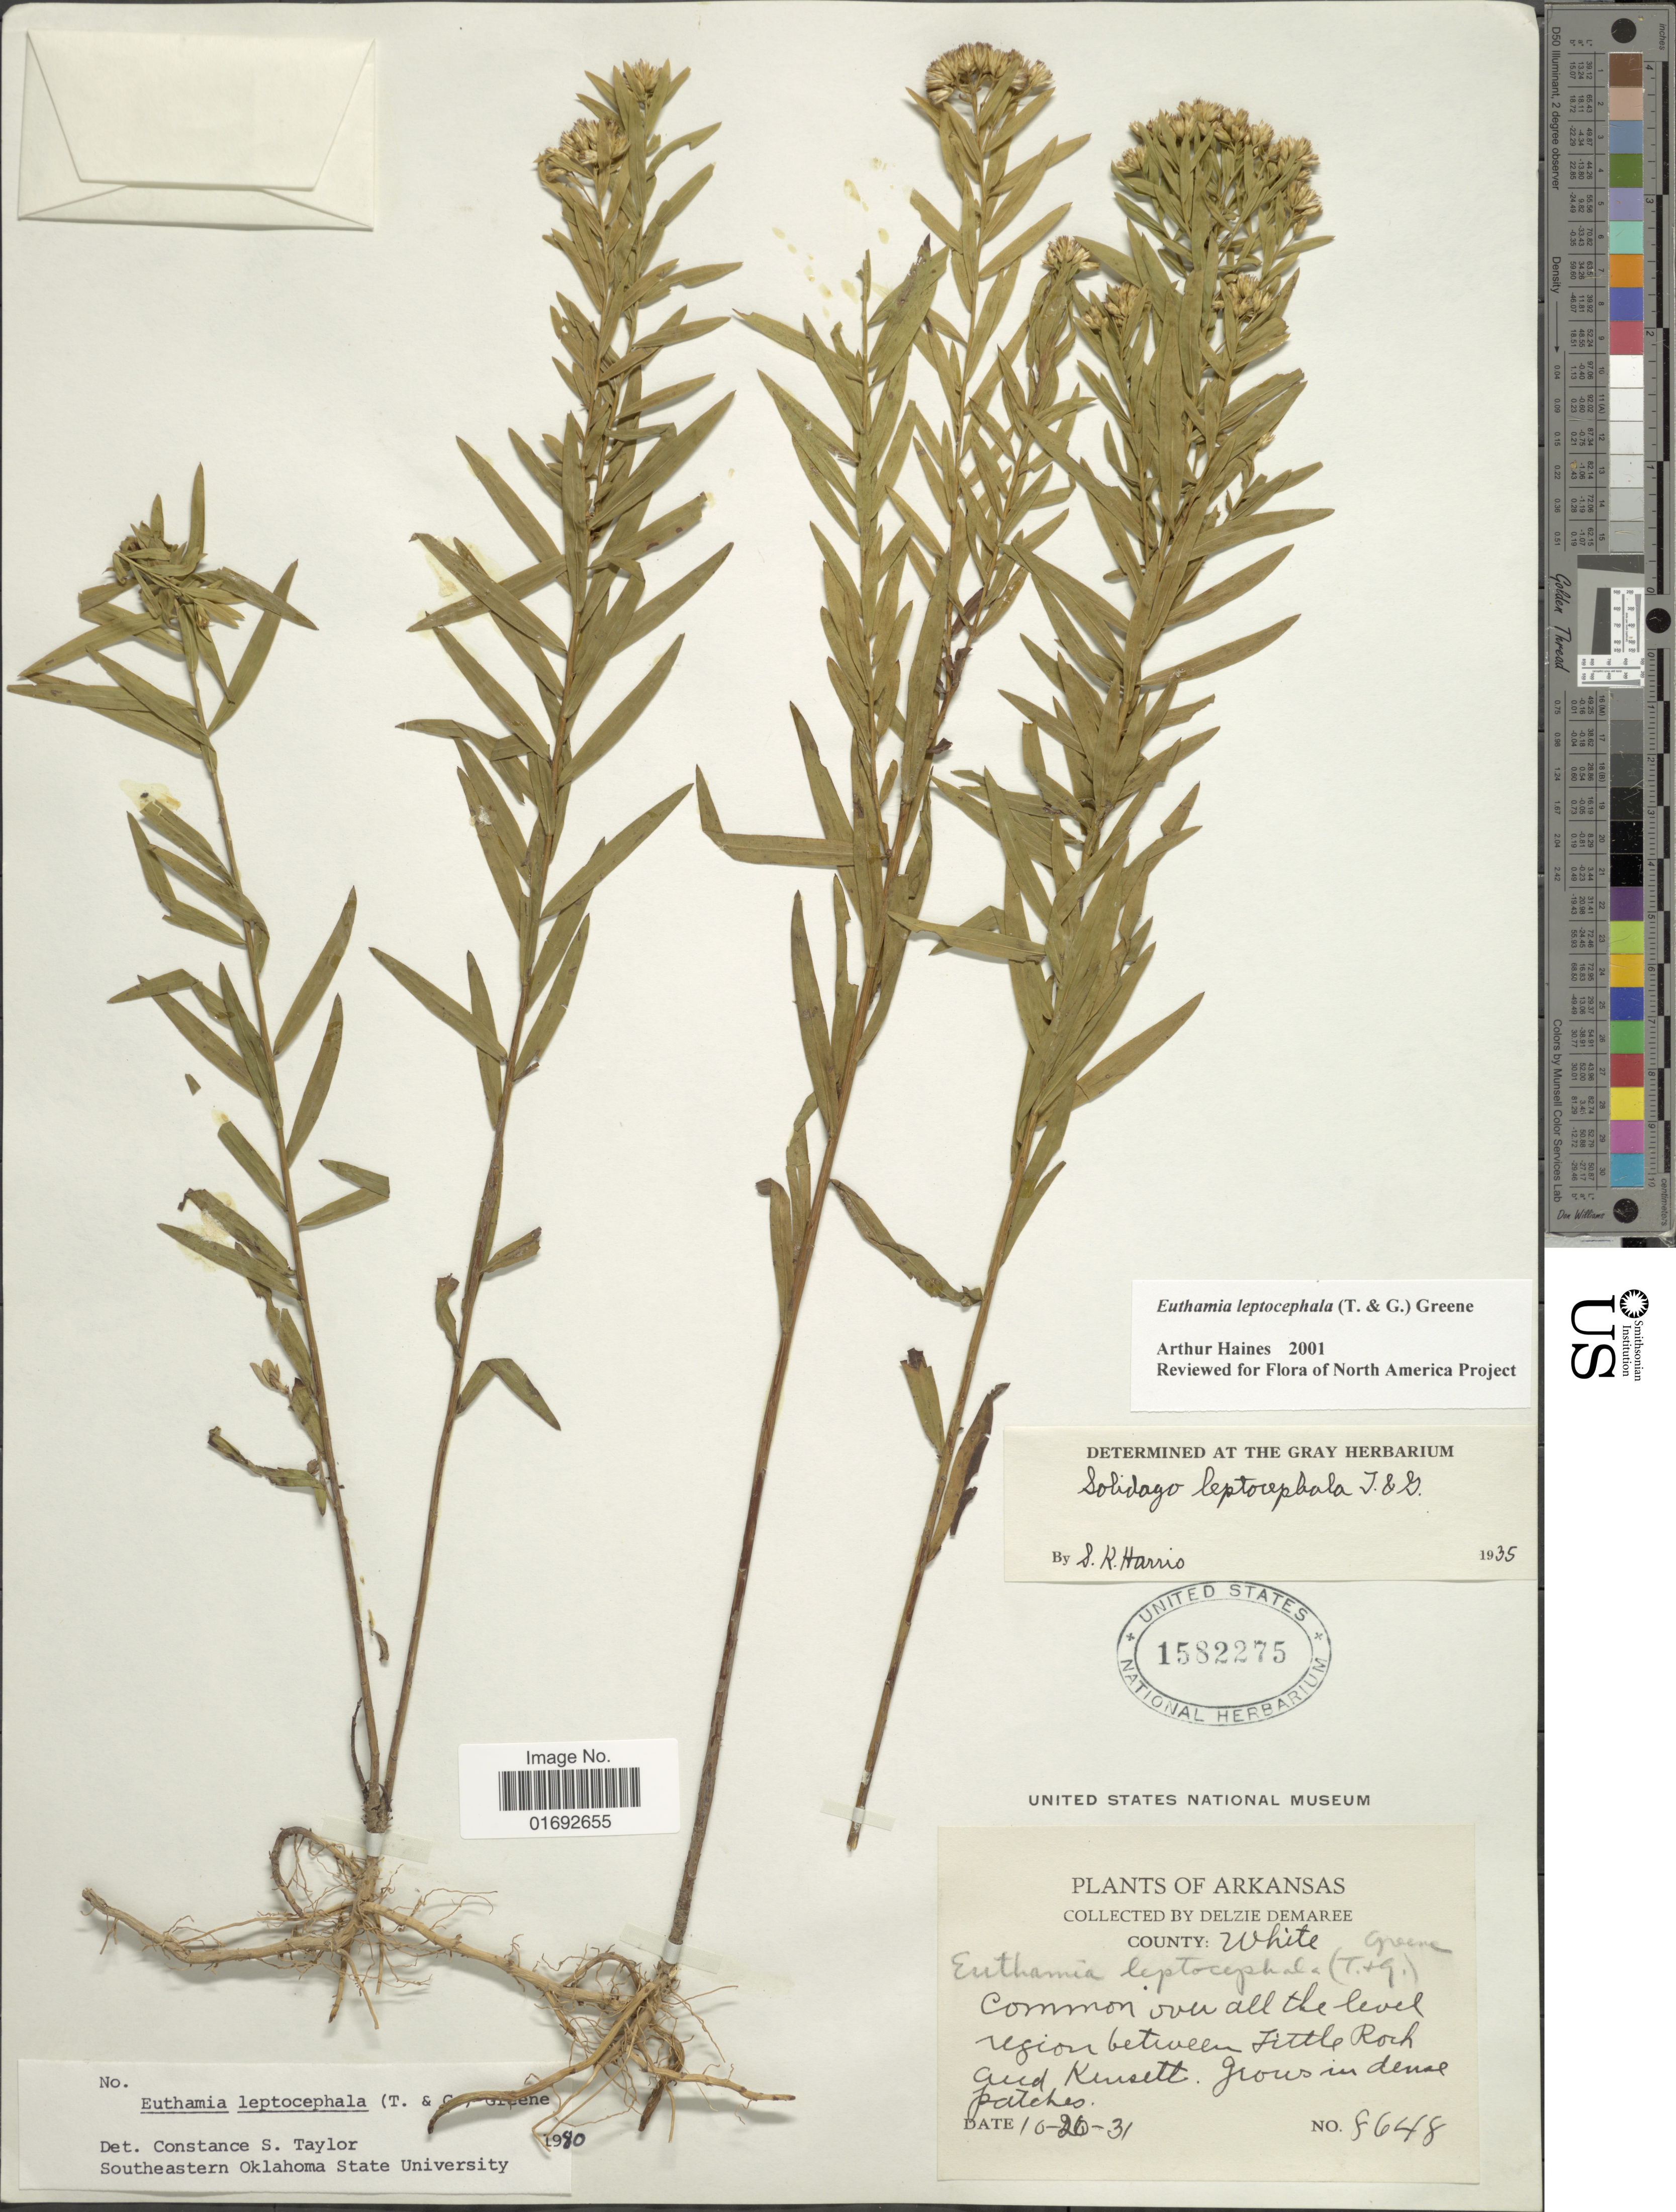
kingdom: Plantae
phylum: Tracheophyta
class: Magnoliopsida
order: Asterales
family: Asteraceae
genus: Euthamia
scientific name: Euthamia leptocephala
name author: (Torr. & A. Gray) Greene ex Porter & Britton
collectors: D. Demaree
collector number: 8648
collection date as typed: Transcribed d/m/y: 20/10/31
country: United States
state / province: Arkansas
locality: County White, region between Little Rock and Kensett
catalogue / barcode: US 1582275